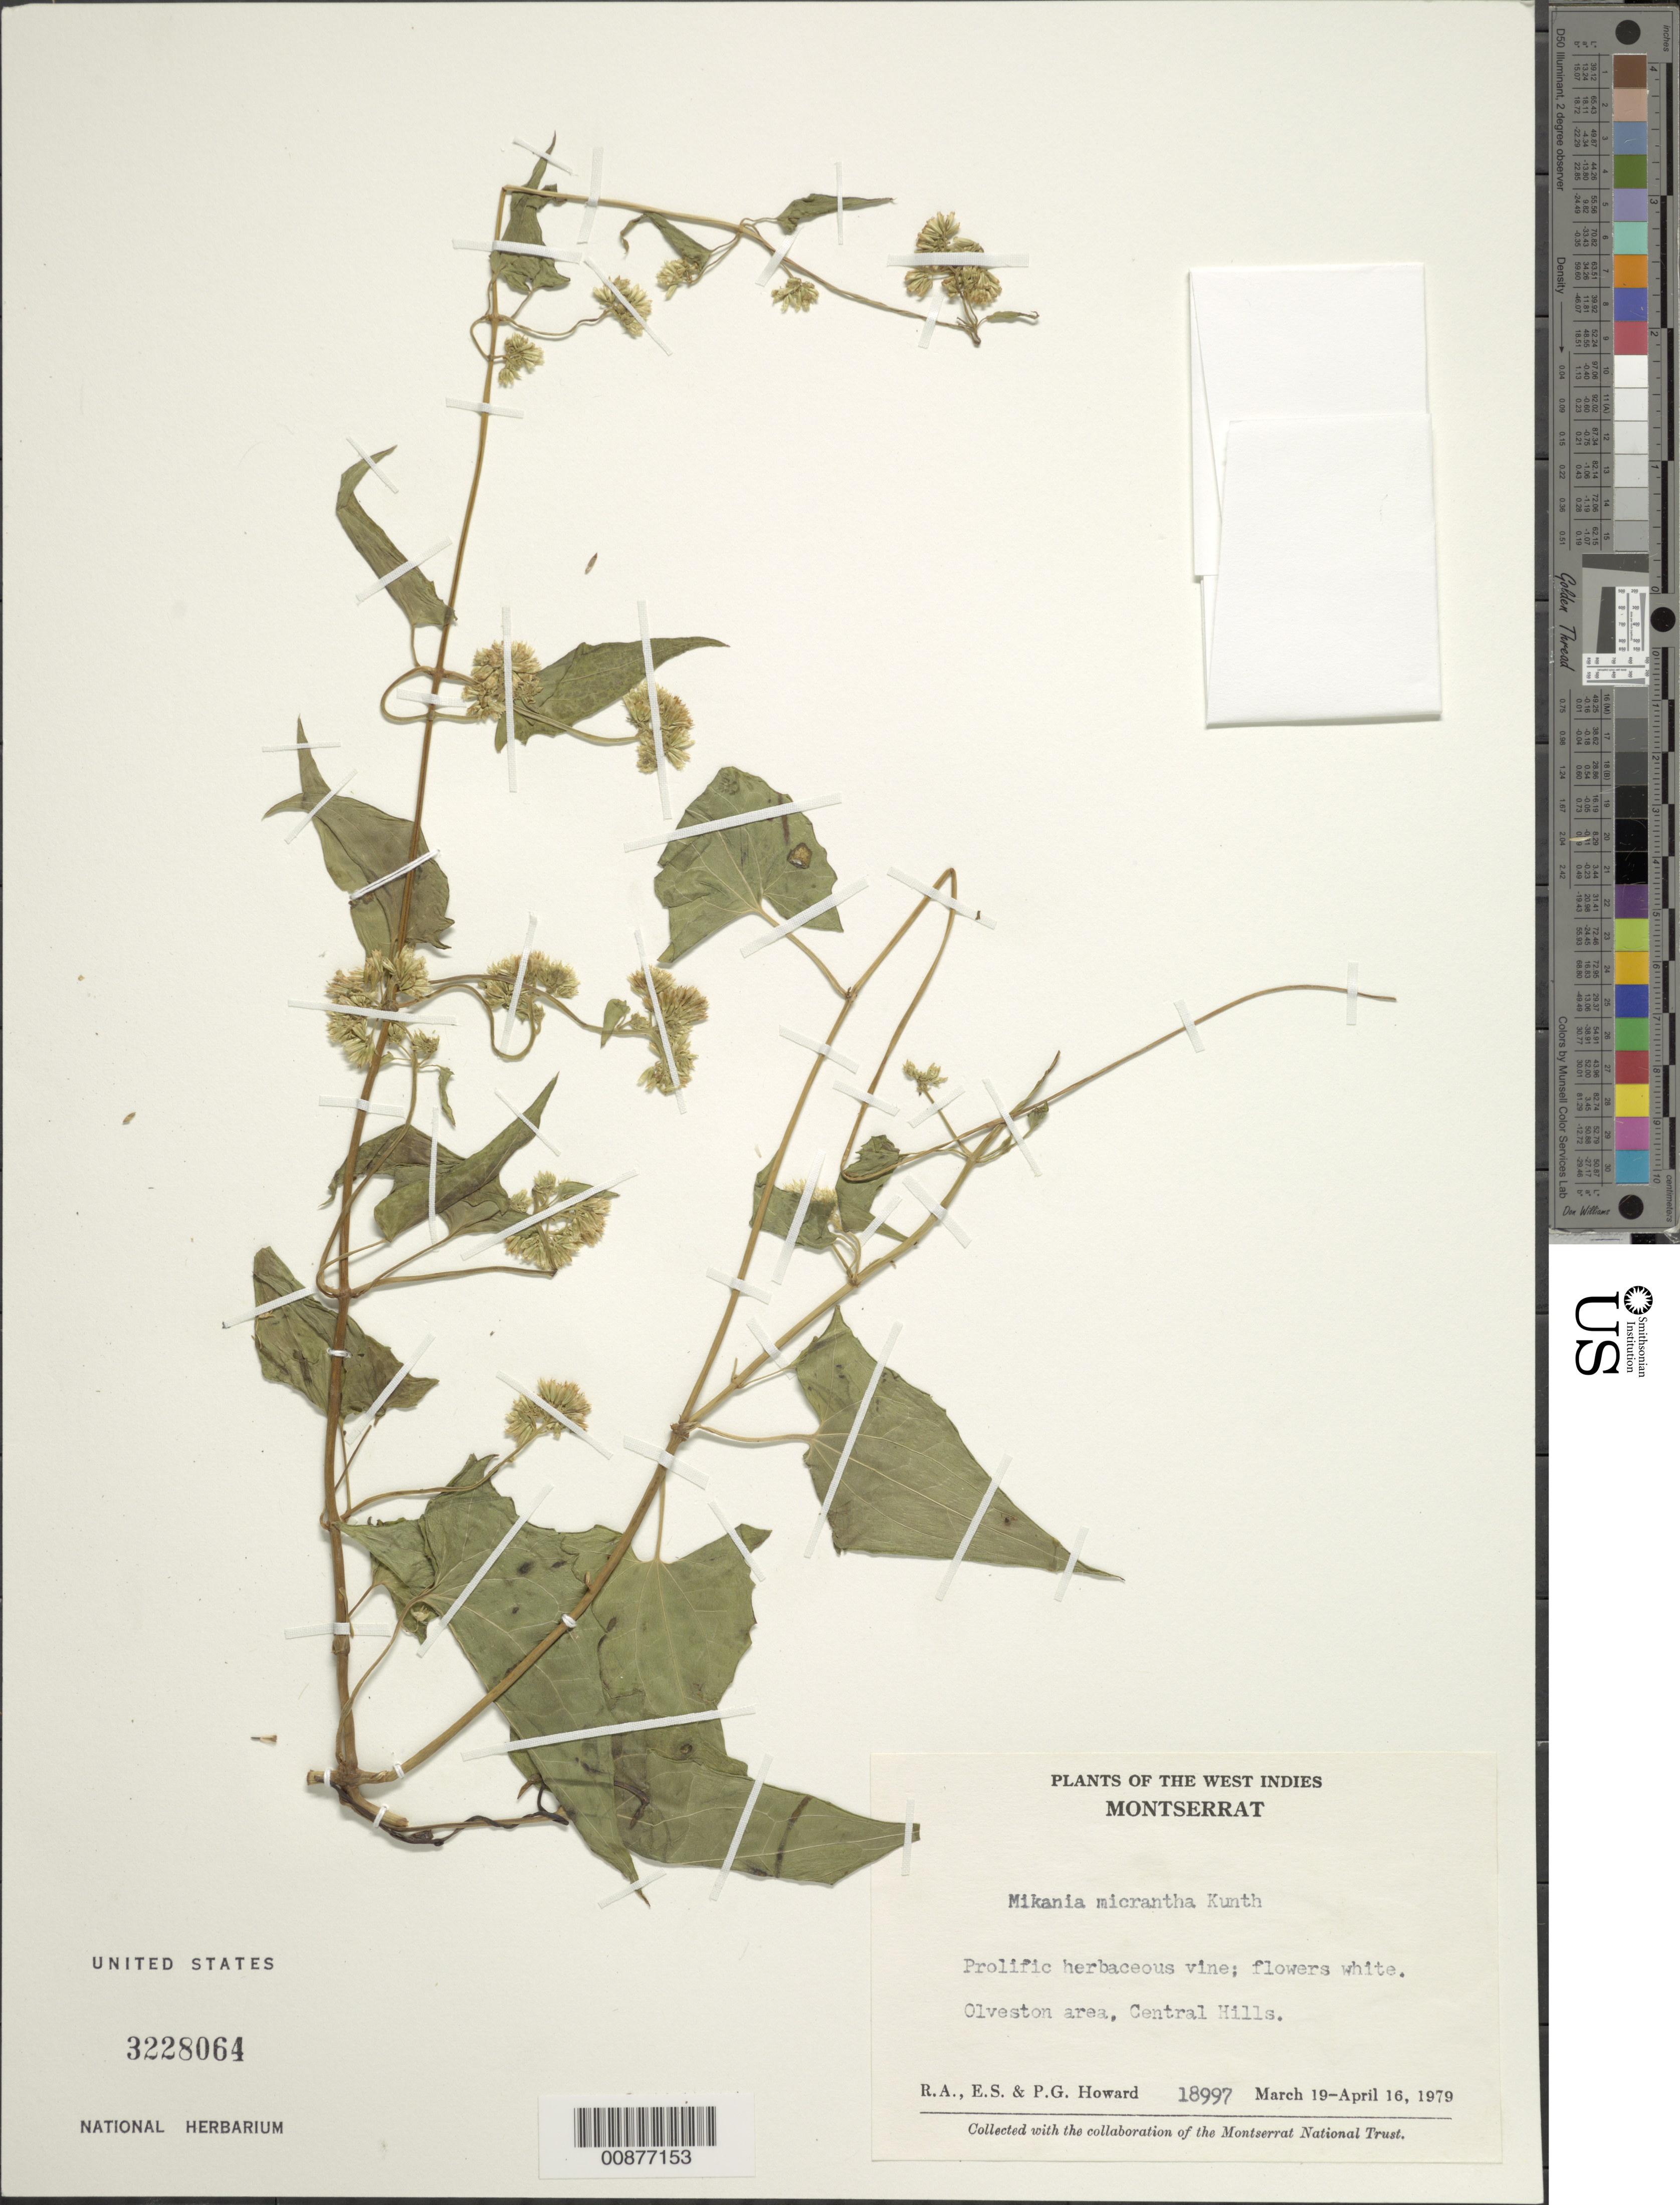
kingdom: Plantae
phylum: Tracheophyta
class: Magnoliopsida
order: Asterales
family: Asteraceae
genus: Mikania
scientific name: Mikania micrantha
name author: Kunth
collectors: R. A. Howard, E. S. Howard & P. Howard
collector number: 18997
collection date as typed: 19 Mar 1979 to 16 Apr 1979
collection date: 1979-03-19/1979-04-16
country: Montserrat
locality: Olveston area, Central Hills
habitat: Hills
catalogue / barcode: US 3228064